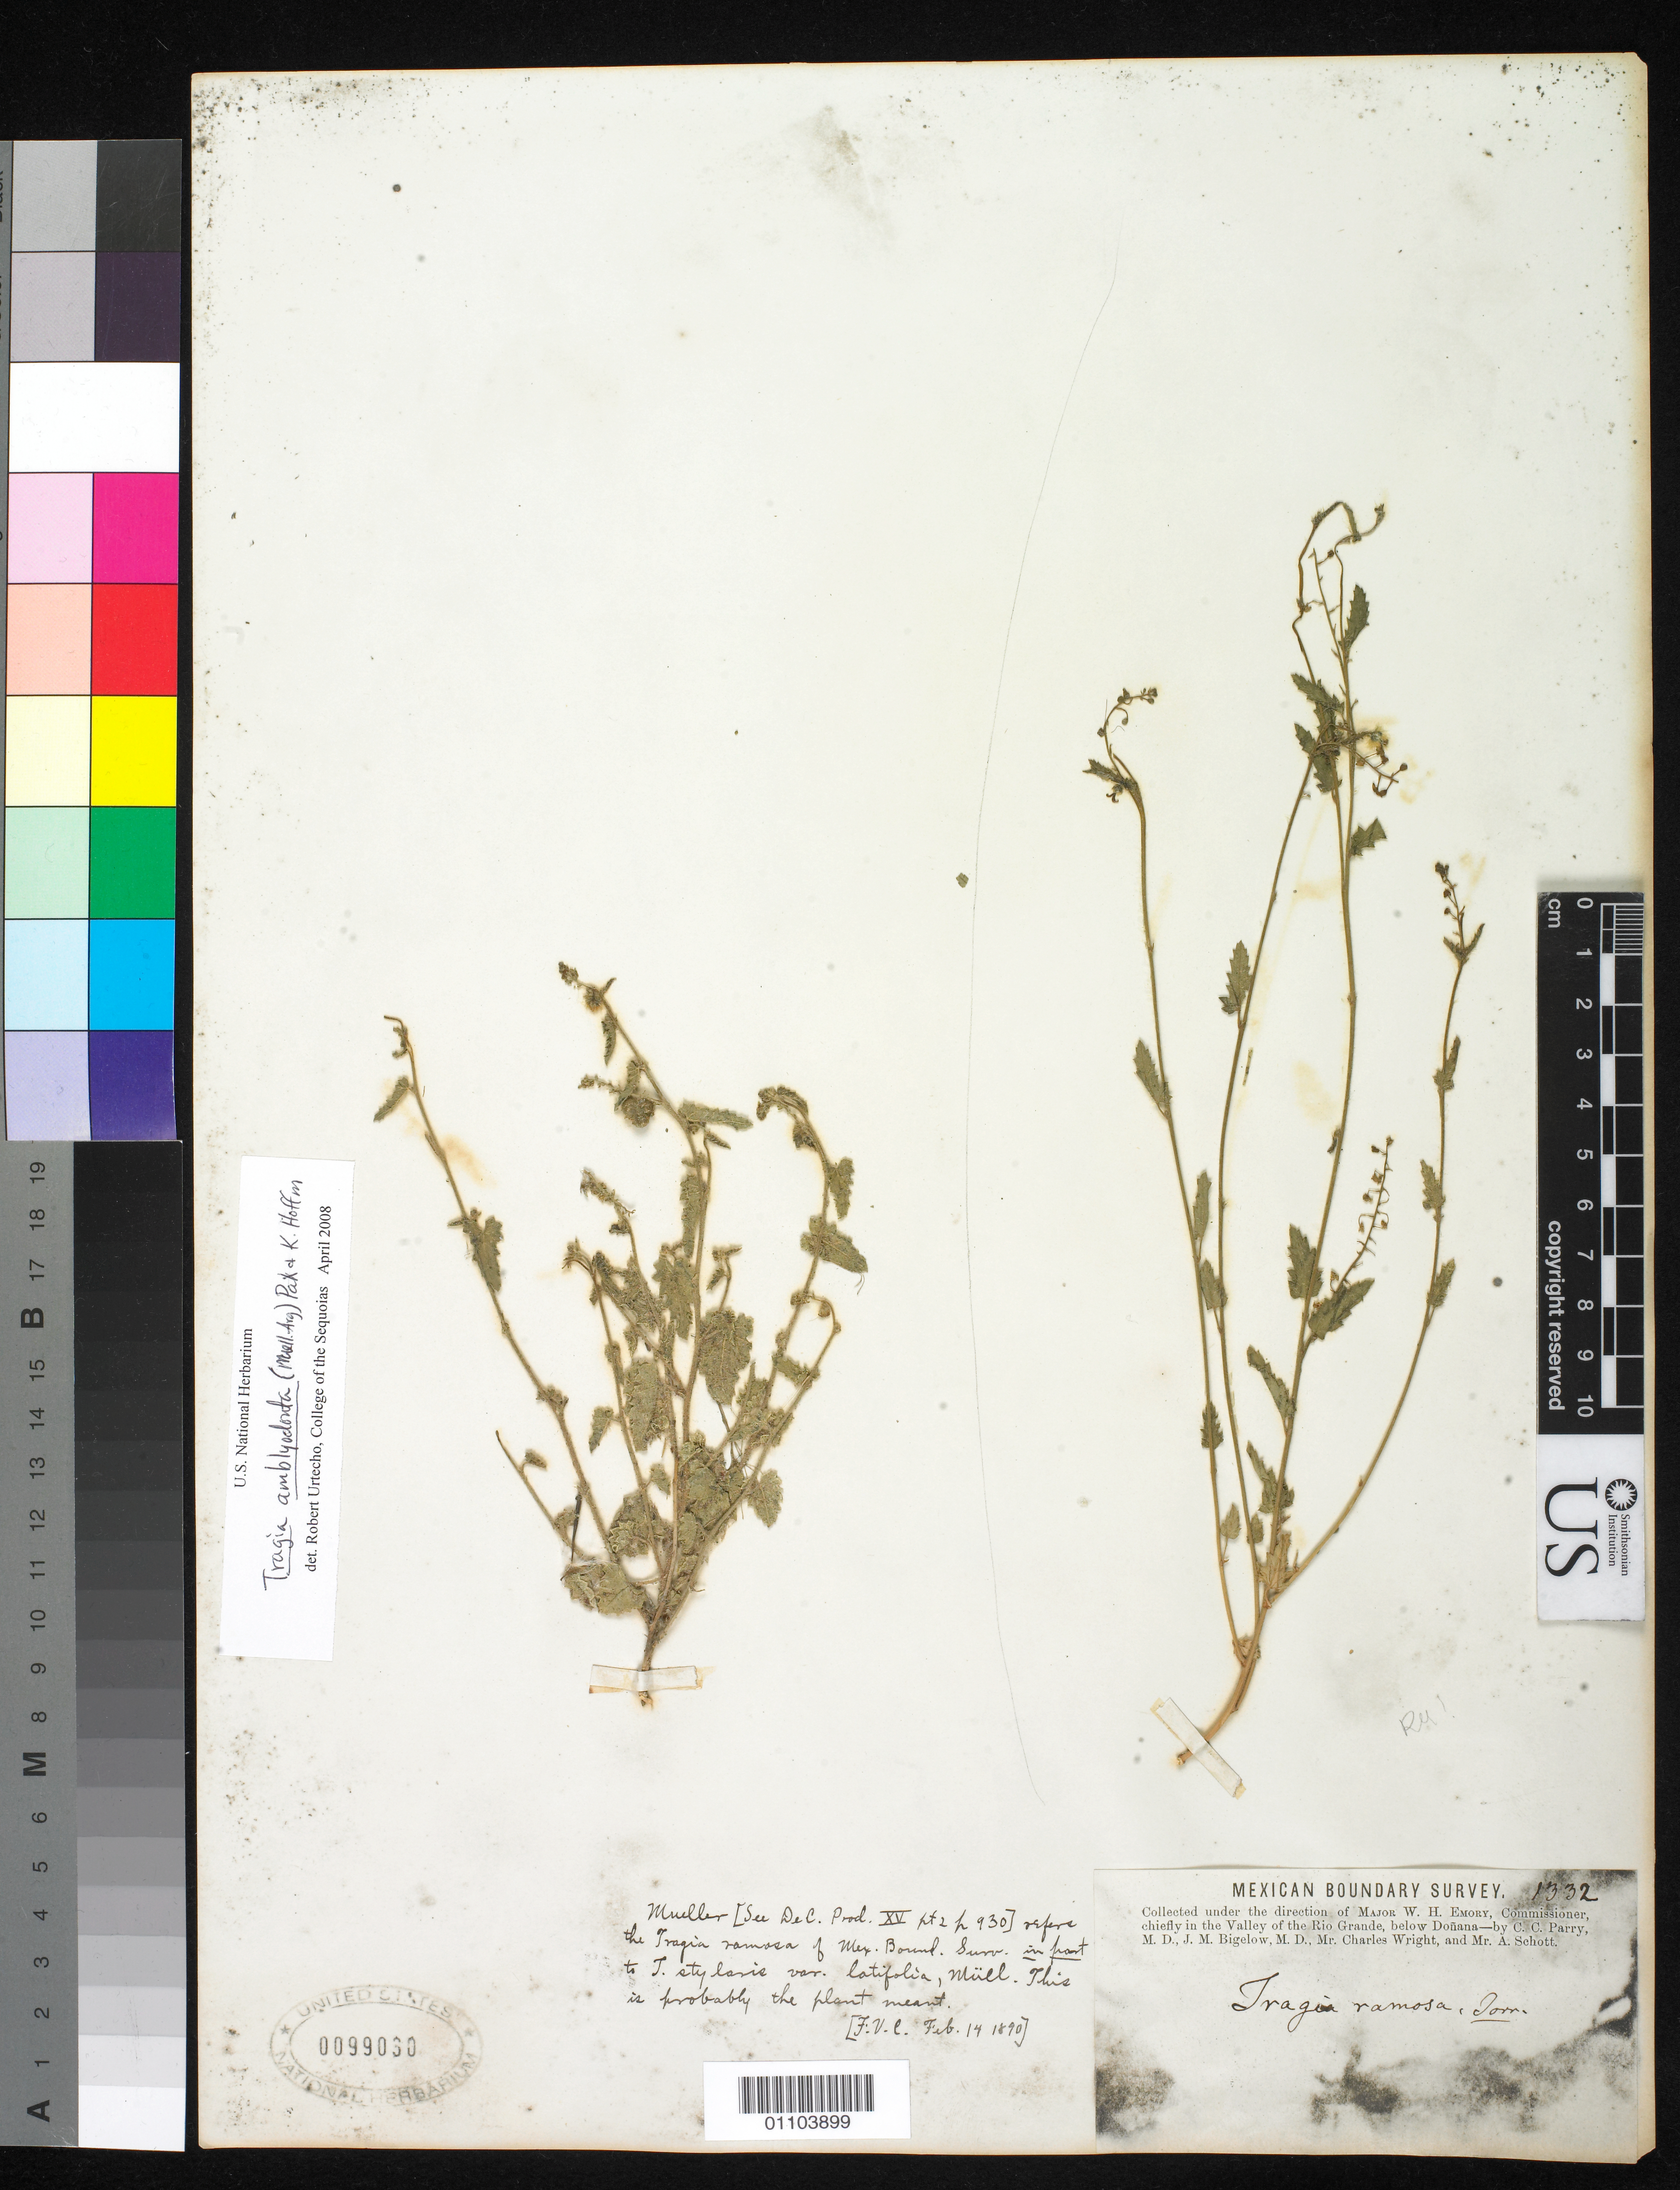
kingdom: Plantae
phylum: Tracheophyta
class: Magnoliopsida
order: Malpighiales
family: Euphorbiaceae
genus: Tragia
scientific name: Tragia amblyodonta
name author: (Müll. Arg.) Pax & K. Hoffm.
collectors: W. H. Emory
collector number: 1332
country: Mexico / United States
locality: Valley of the Rio Grande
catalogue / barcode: US 99030